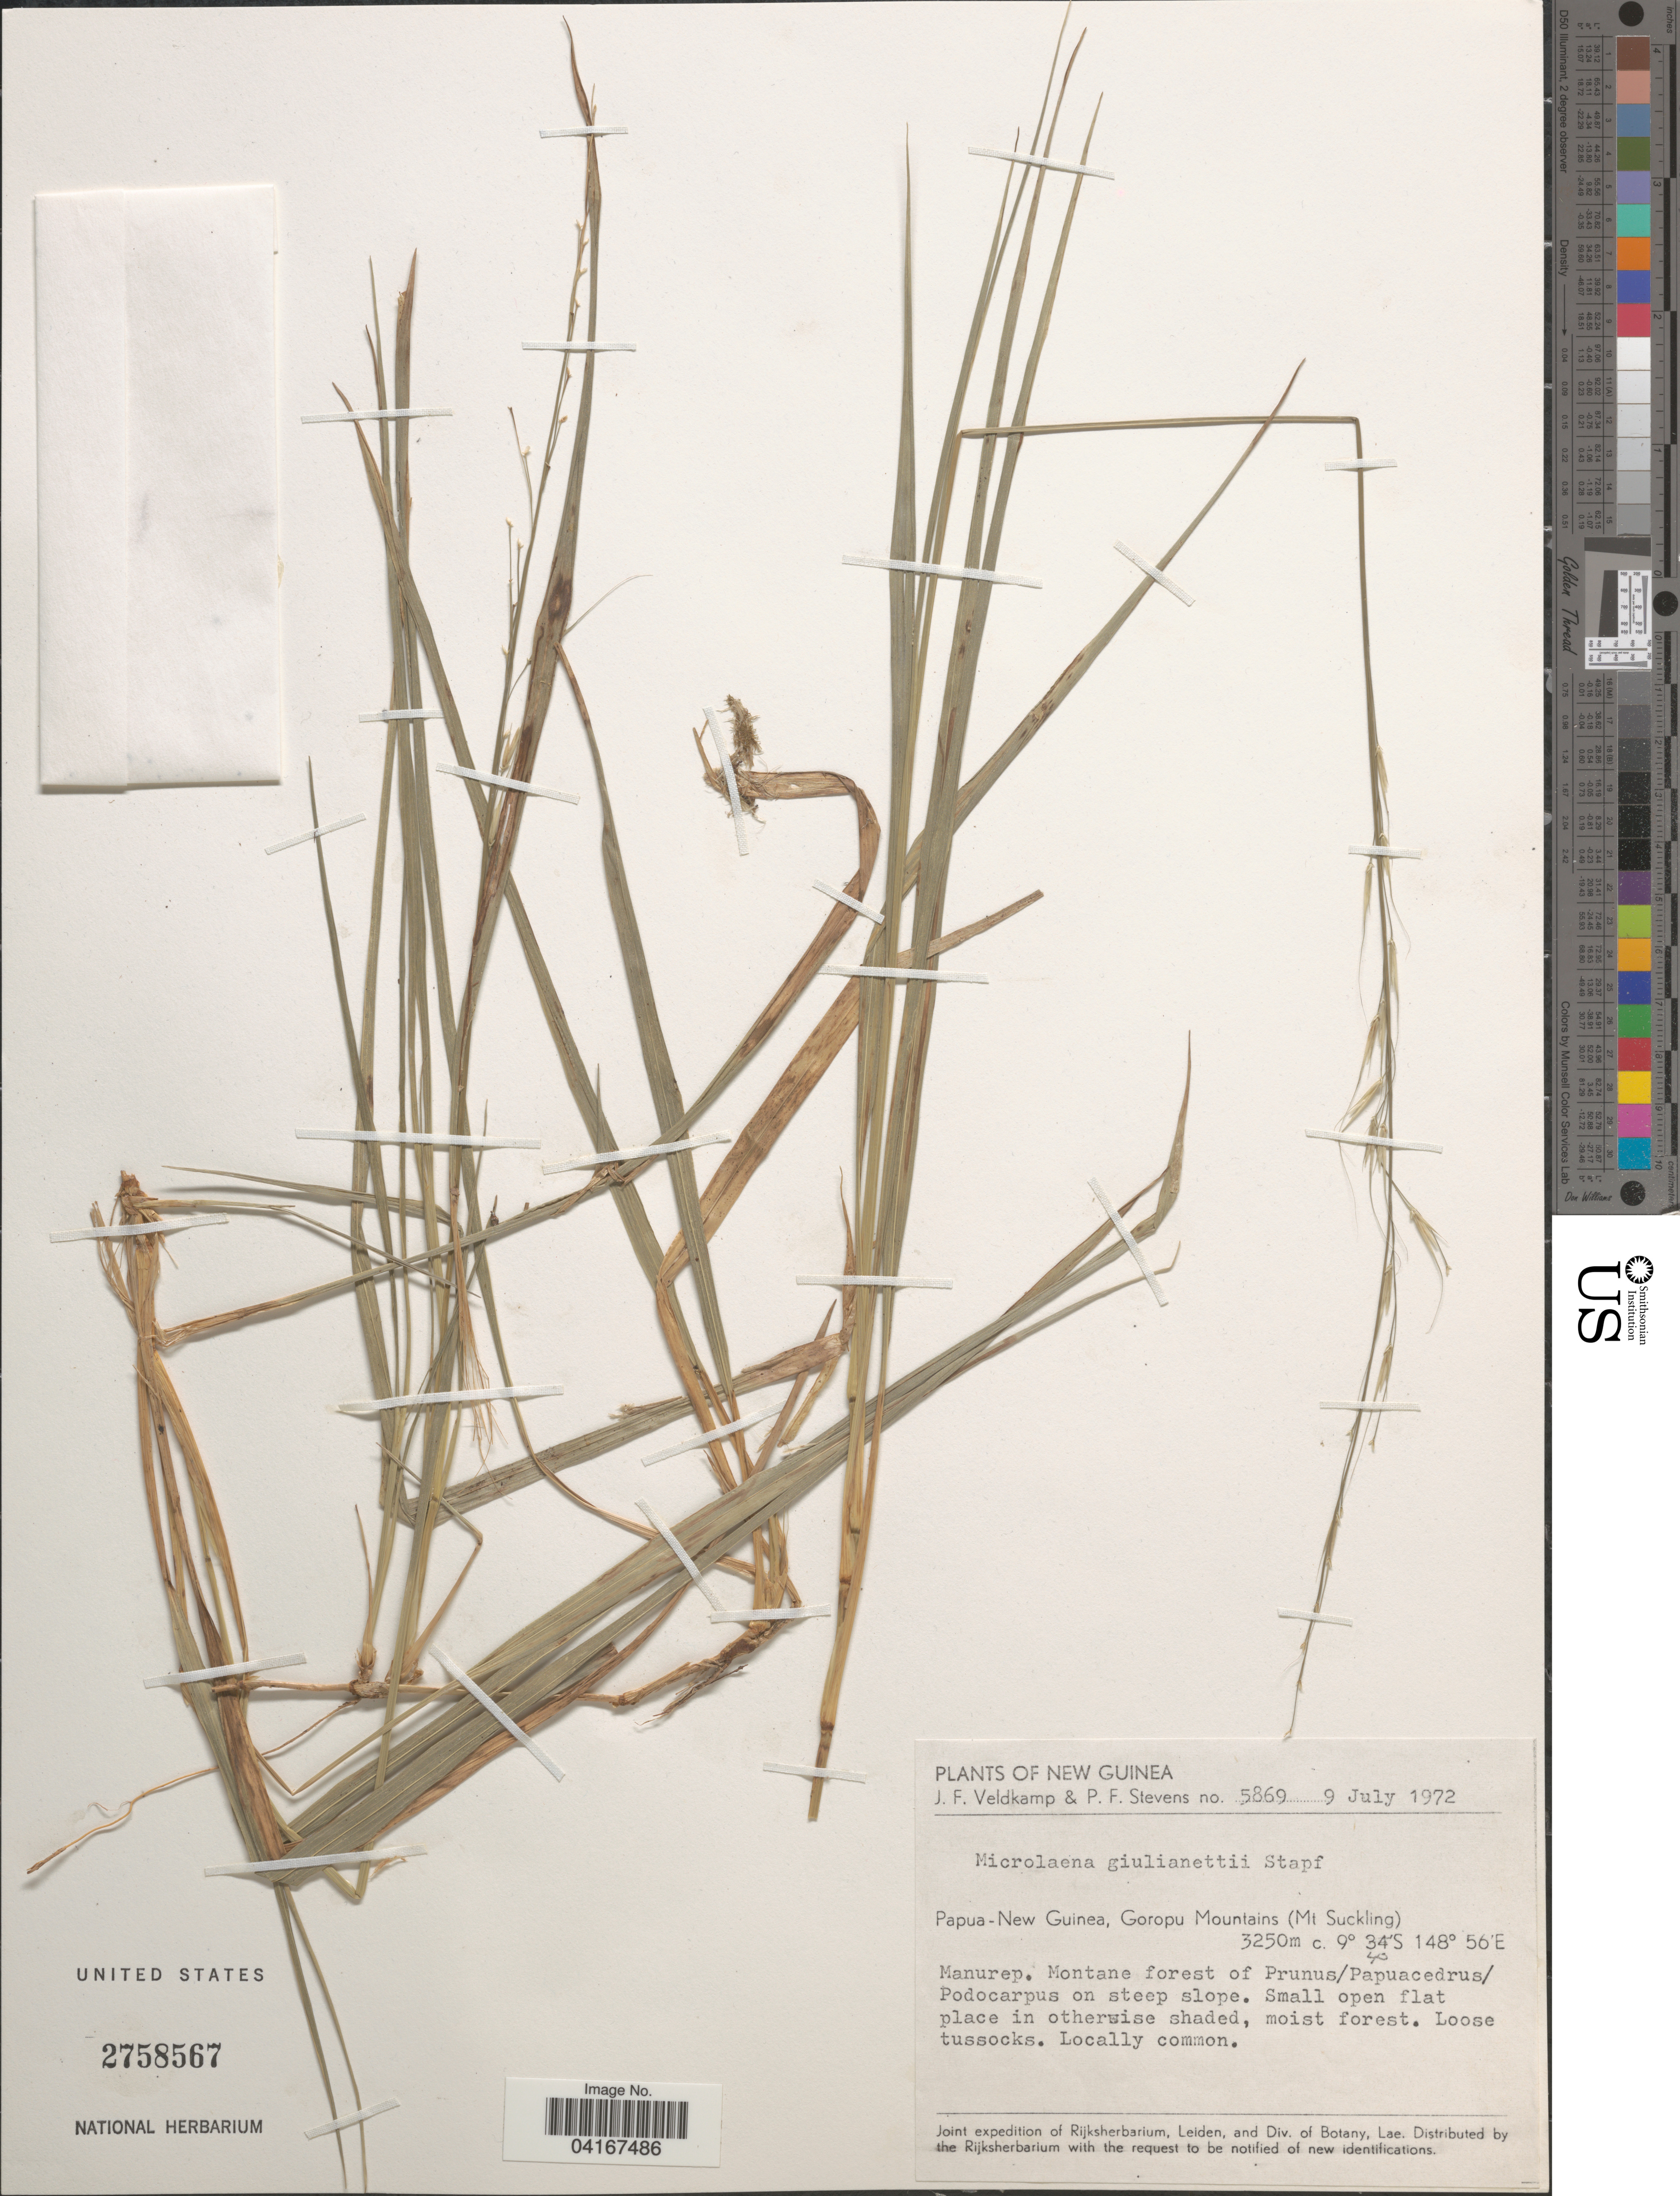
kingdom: Plantae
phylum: Tracheophyta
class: Liliopsida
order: Poales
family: Poaceae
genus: Microlaena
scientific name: Microlaena giulianettii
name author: Stapf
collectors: J. F. Veldkamp & P. F. Stevens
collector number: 5869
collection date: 1972-07-09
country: Papua New Guinea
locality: Goropu Mountains (Mt Suckling). Manurep.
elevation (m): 3250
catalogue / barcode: US 2758567